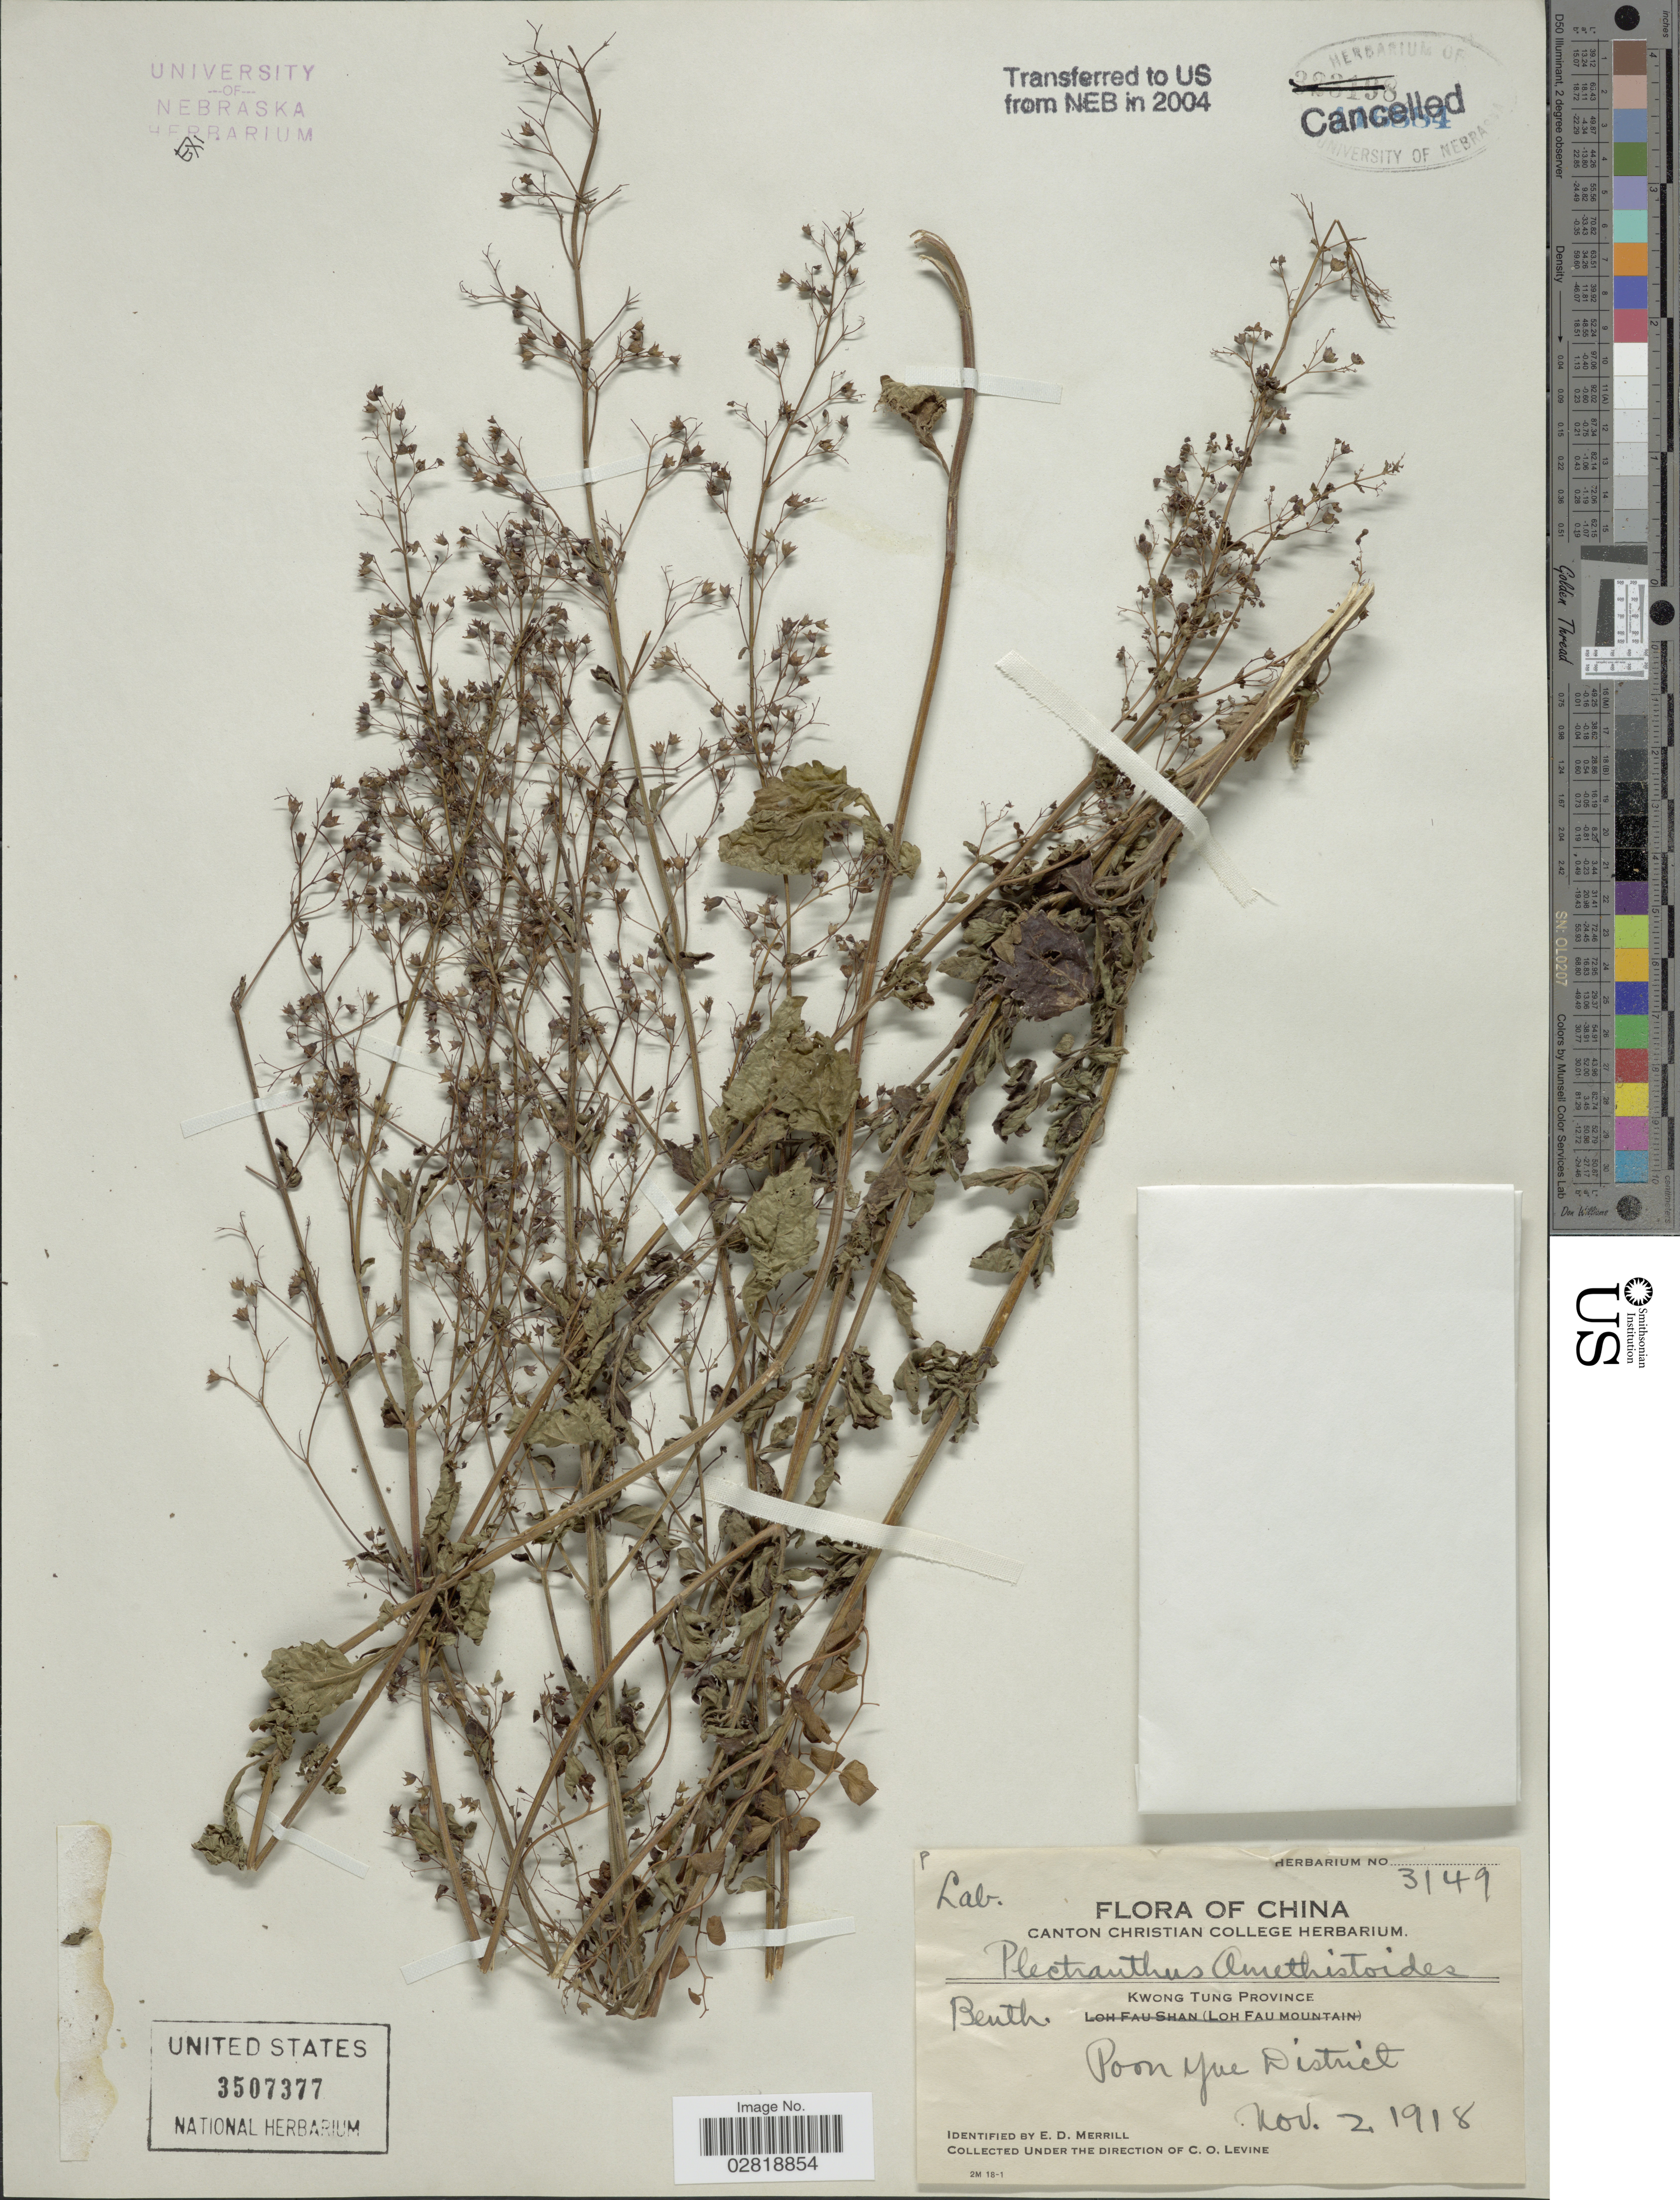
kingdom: Plantae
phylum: Tracheophyta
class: Magnoliopsida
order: Lamiales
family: Lamiaceae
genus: Isodon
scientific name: Isodon amethystoides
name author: (Benth.) H. Hara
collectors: C. O. Levine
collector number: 3149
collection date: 1918-11-02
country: China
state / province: Guangdong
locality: Poon Yue District. Kwong Tung Province.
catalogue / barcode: US 3507377